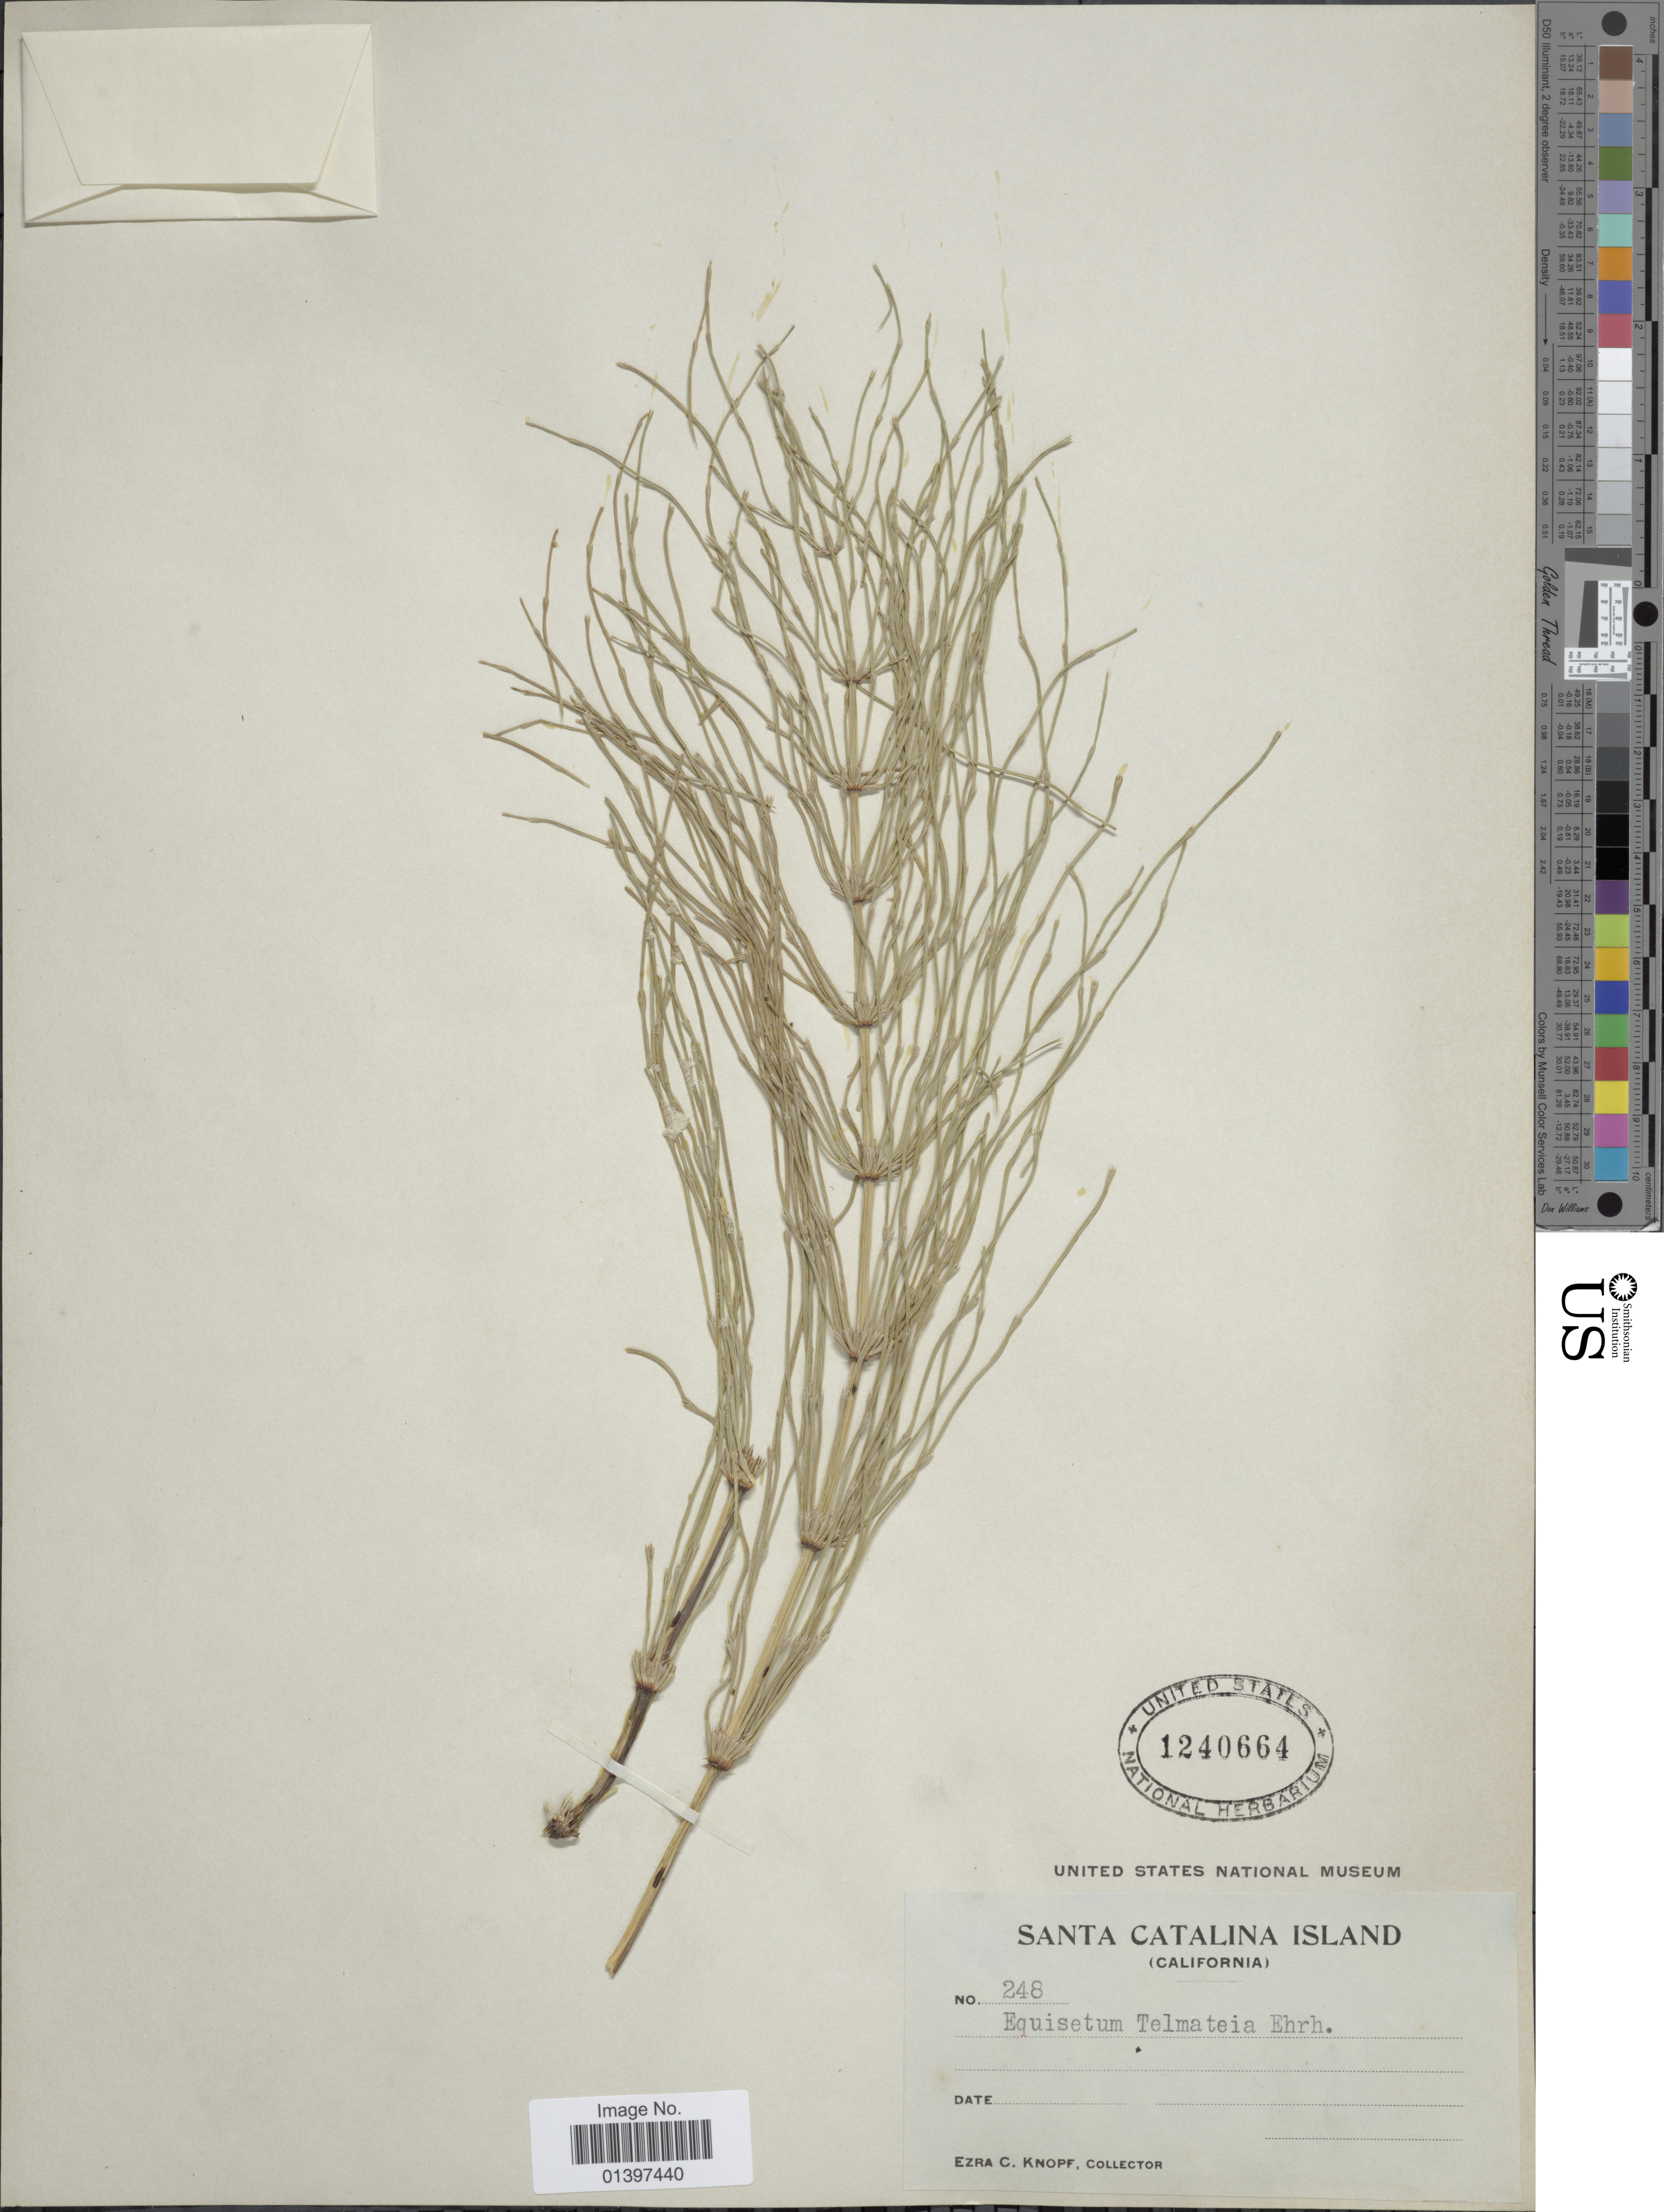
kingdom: Plantae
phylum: Tracheophyta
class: Polypodiopsida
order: Equisetales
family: Equisetaceae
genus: Equisetum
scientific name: Equisetum telmateia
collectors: E. Knopf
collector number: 248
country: United States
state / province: California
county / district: Los Angeles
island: Santa Catalina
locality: Catalina Island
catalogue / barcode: US 1240664